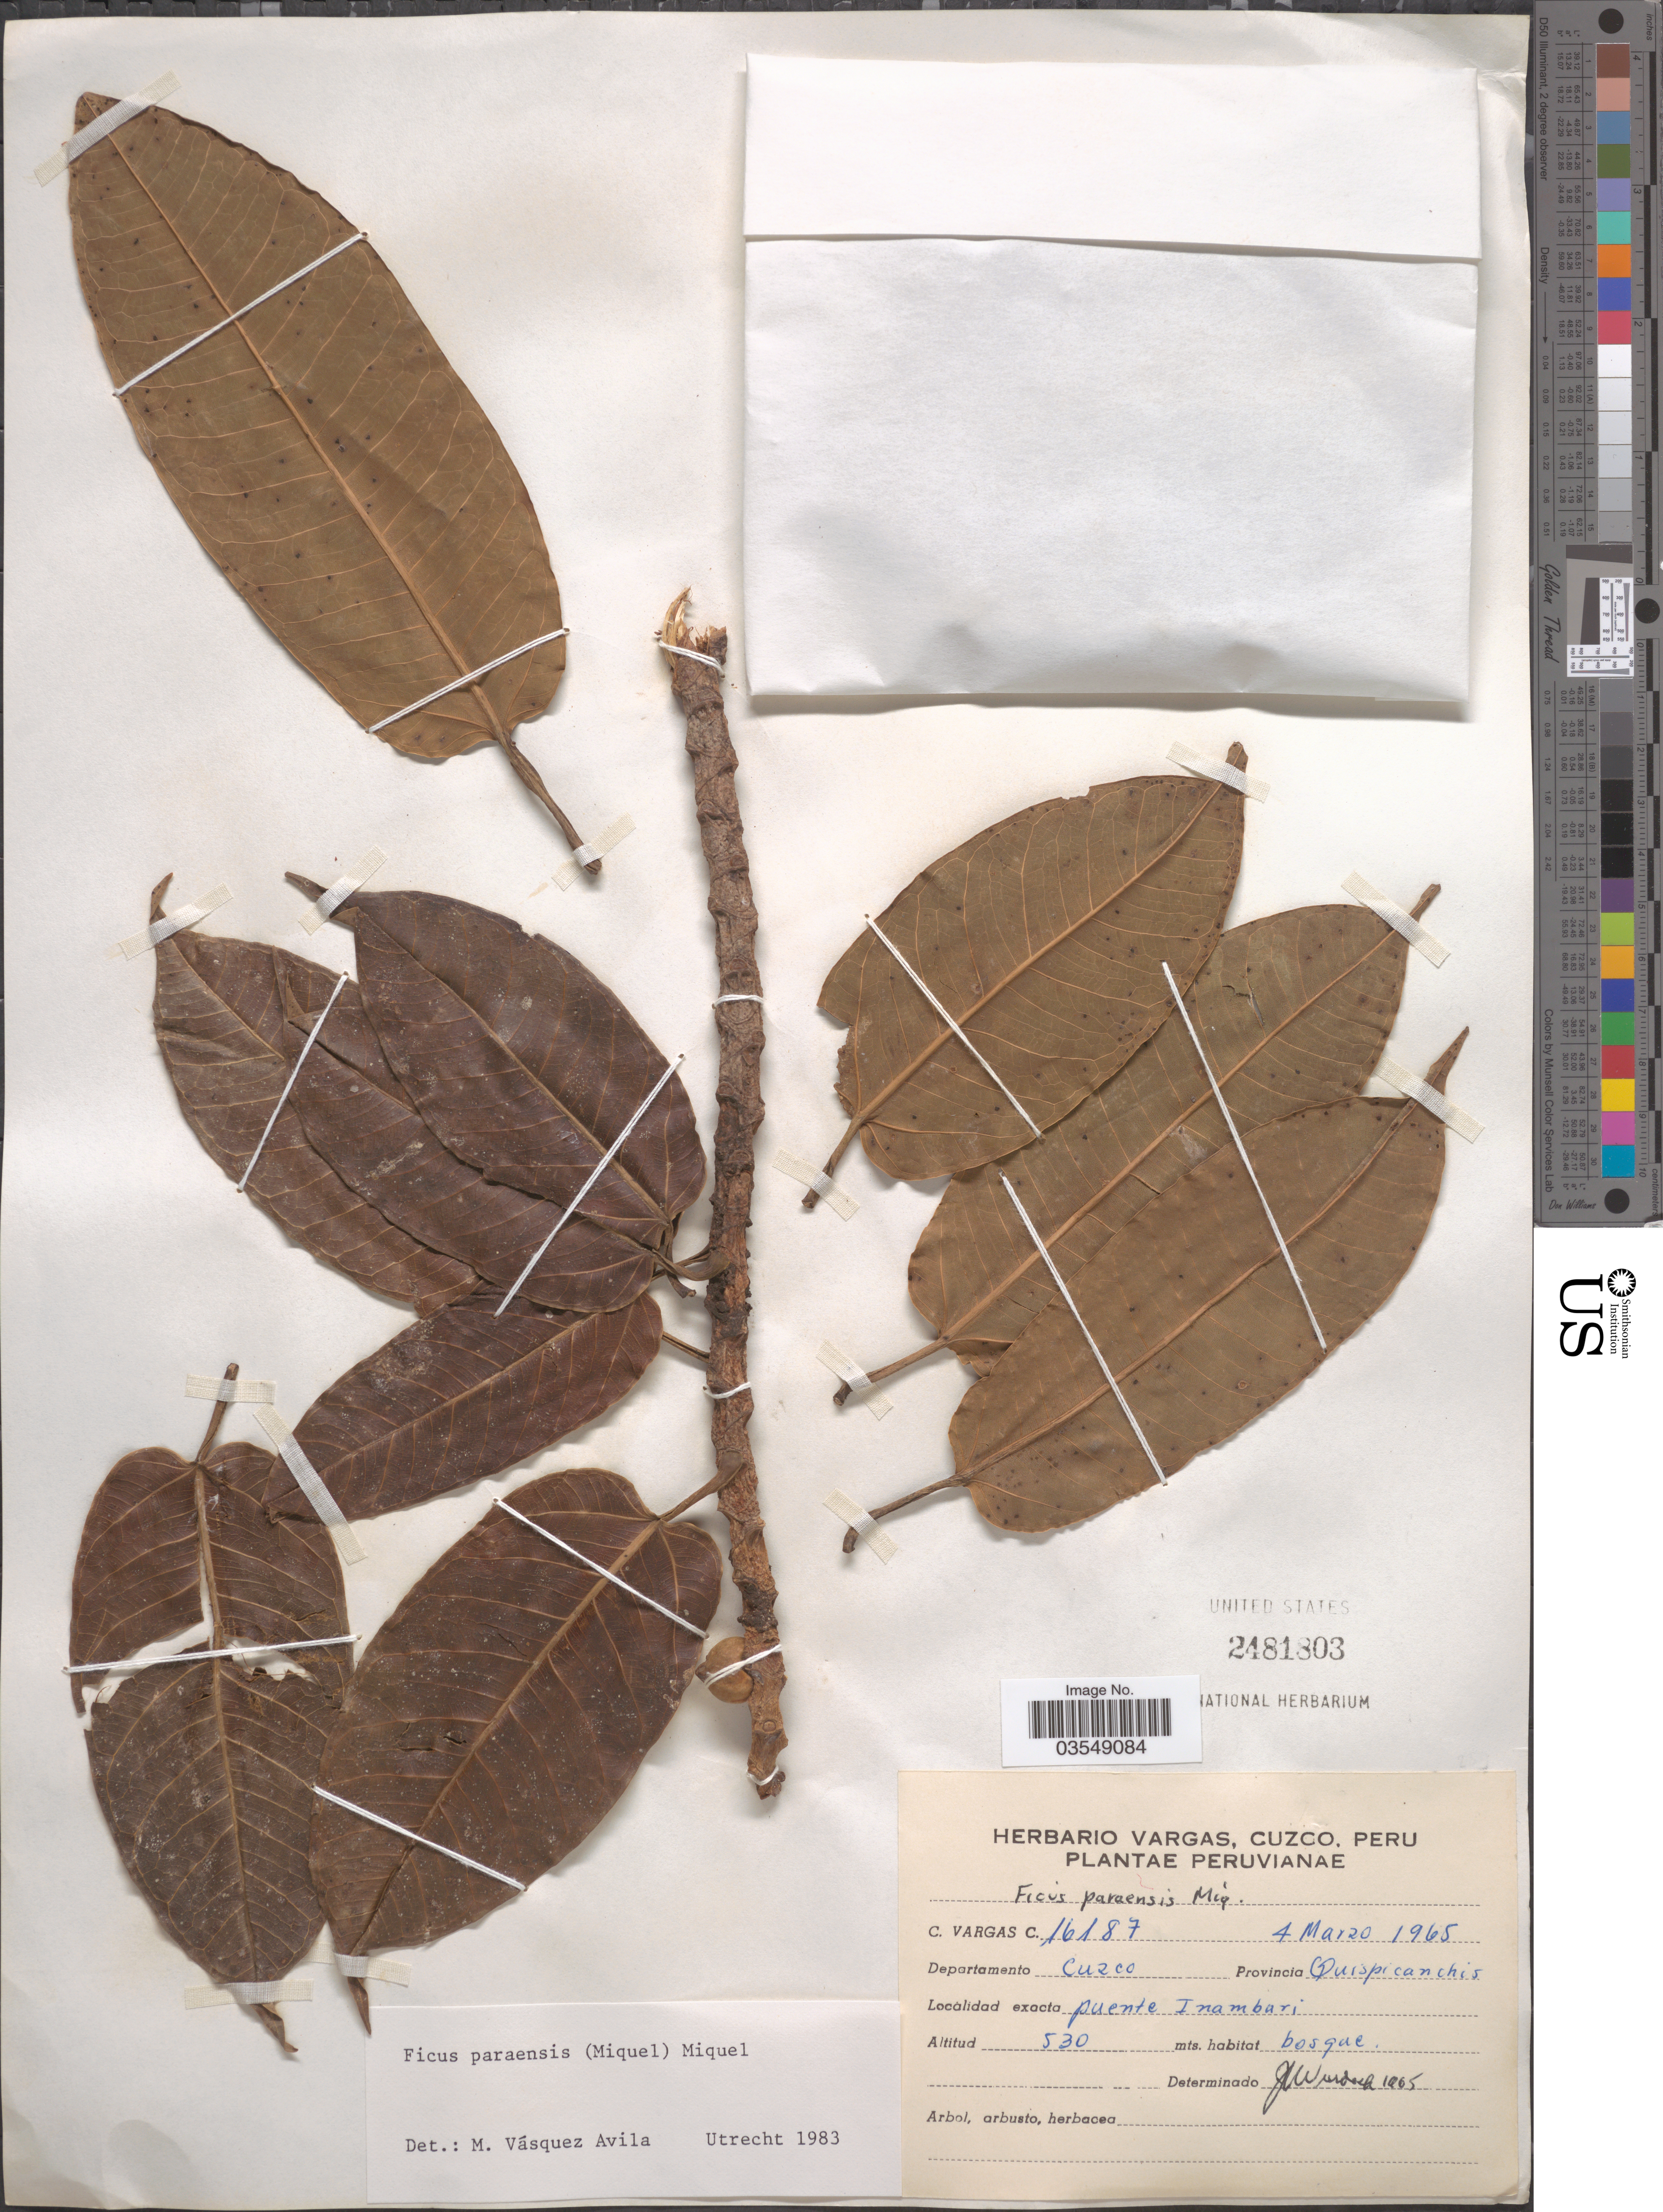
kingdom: Plantae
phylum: Tracheophyta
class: Magnoliopsida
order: Rosales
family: Moraceae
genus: Ficus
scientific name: Ficus paraensis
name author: (Miq.) Miq.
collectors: C. Vargas Calderón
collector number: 16187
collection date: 1965-03-04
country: Peru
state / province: Cusco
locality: Departamento Cuzco, Provincia Quispicanchis. Puente Inambari.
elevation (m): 530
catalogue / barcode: US 2481803